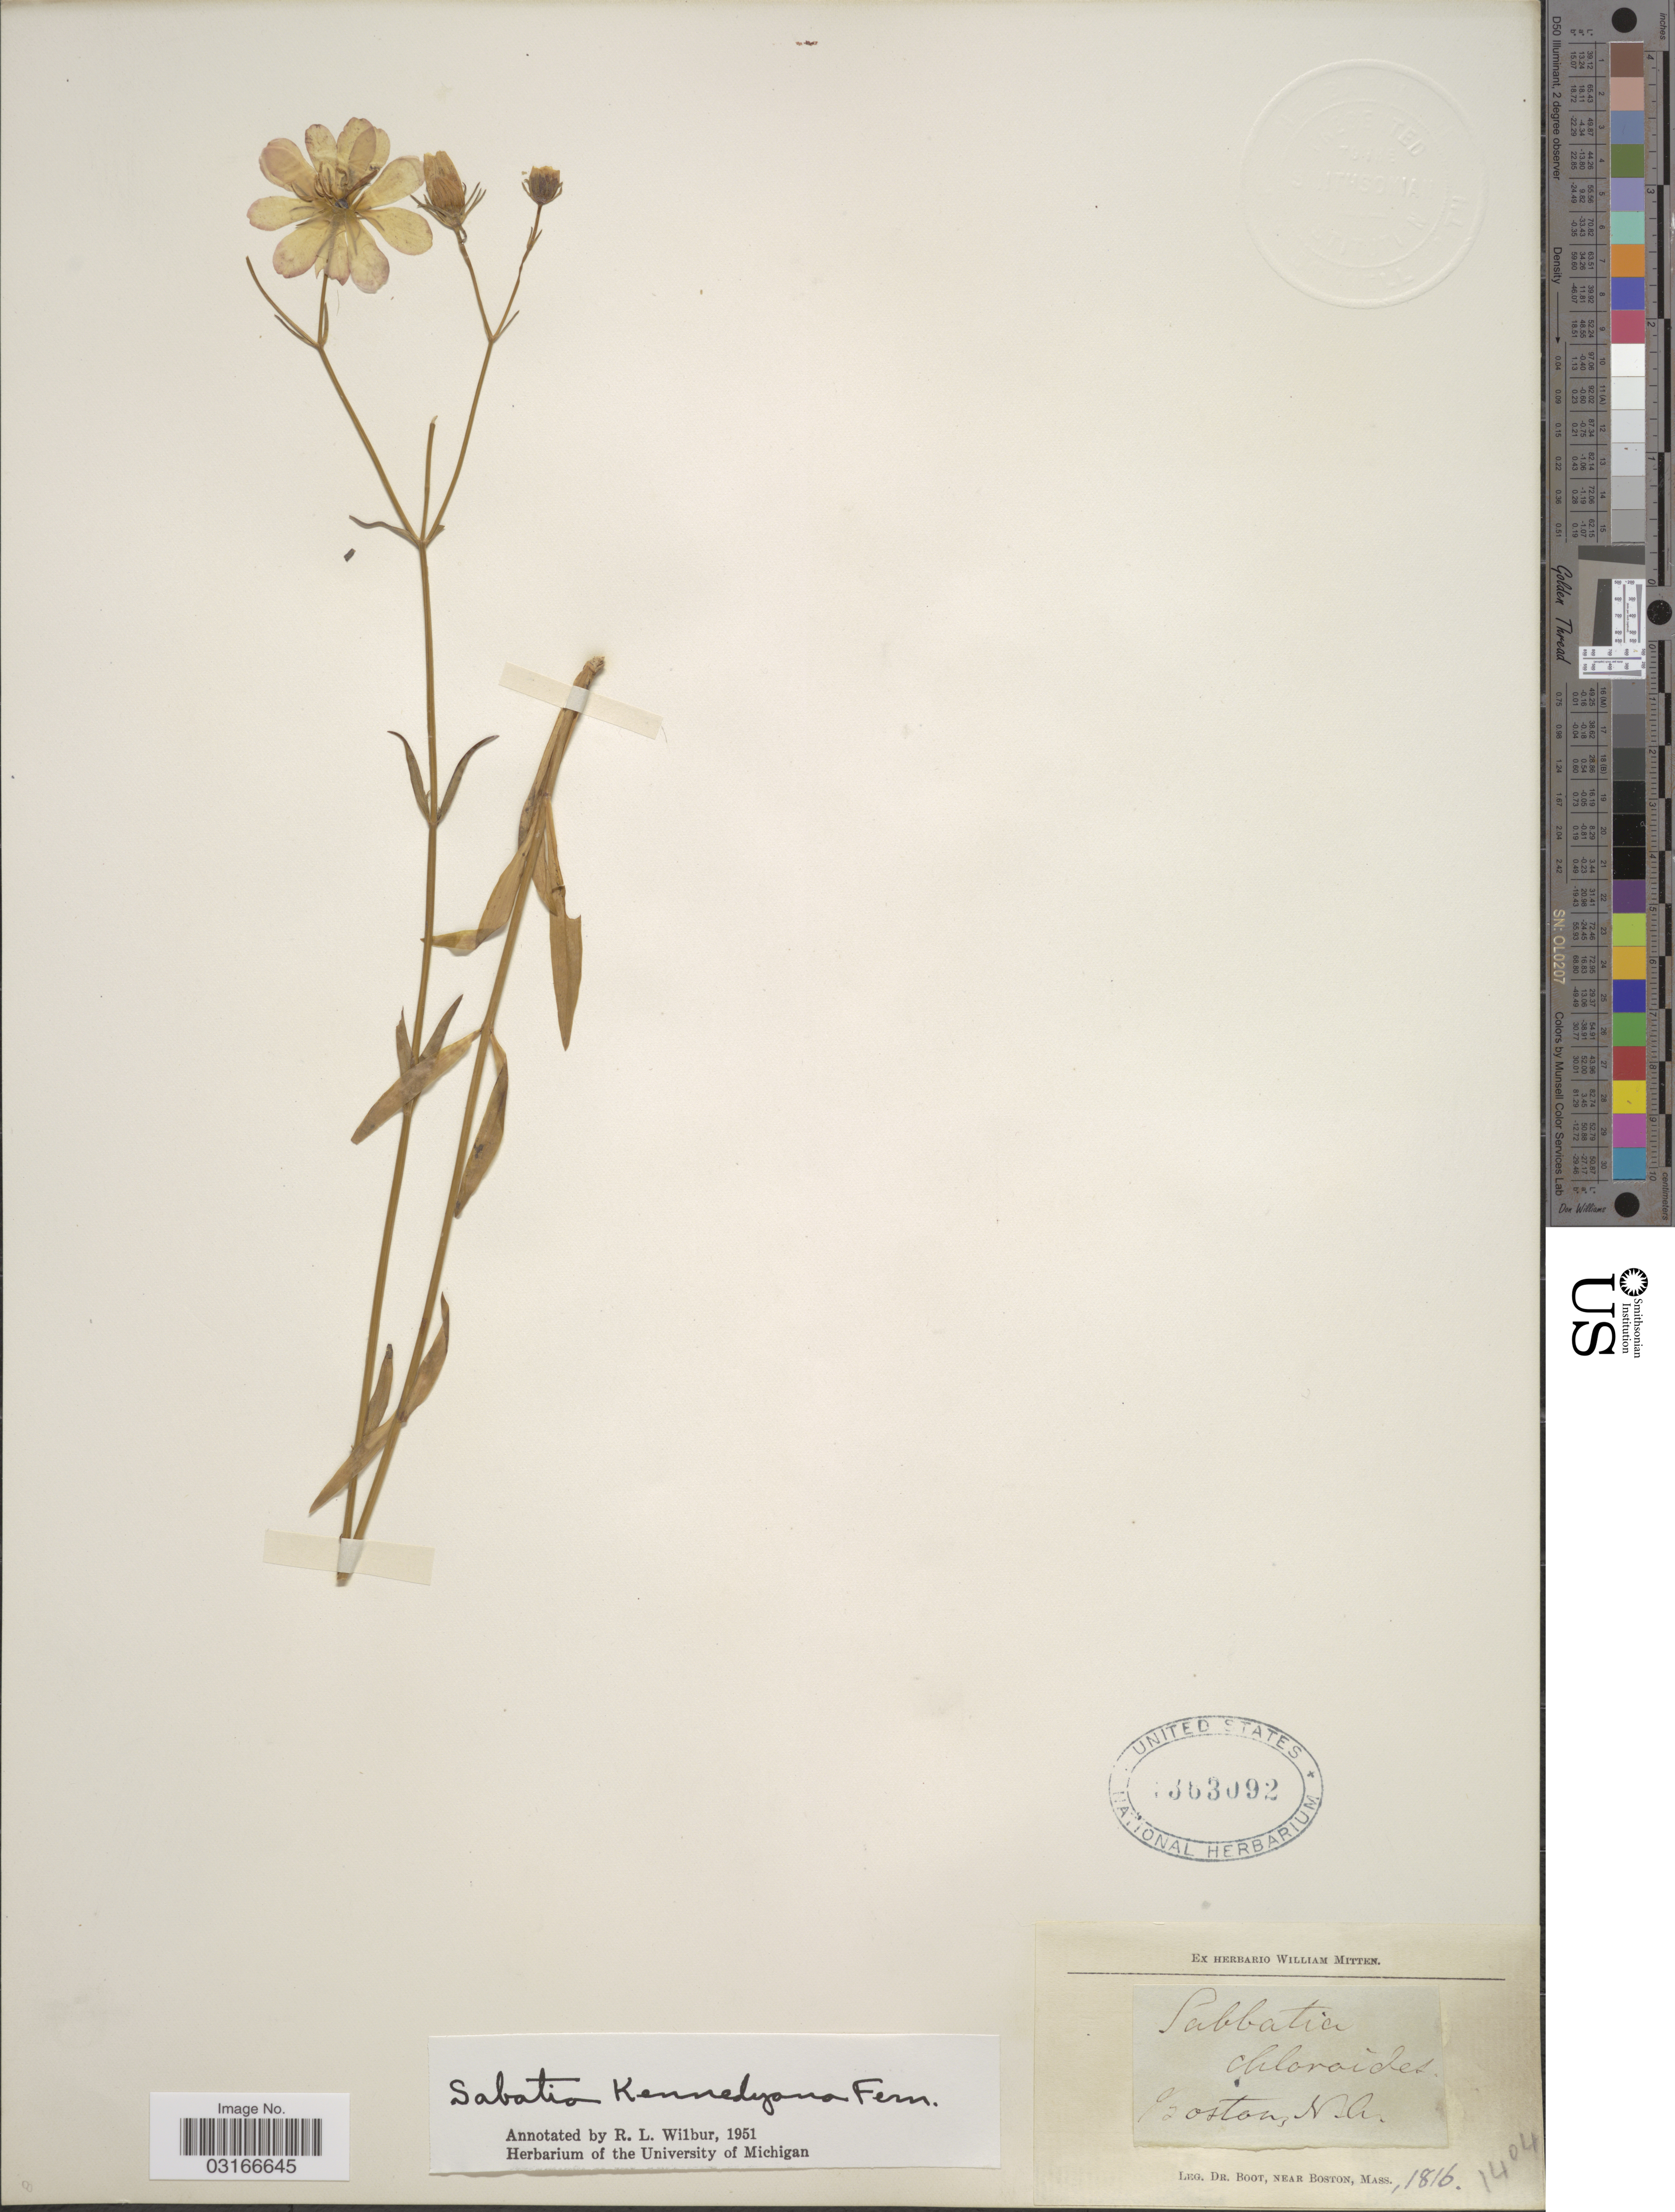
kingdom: Plantae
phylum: Tracheophyta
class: Magnoliopsida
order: Gentianales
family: Gentianaceae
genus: Sabatia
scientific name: Sabatia kennedyana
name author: Fernald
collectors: -. Boot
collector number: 1404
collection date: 1816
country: United States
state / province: Massachusetts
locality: Near Boston.